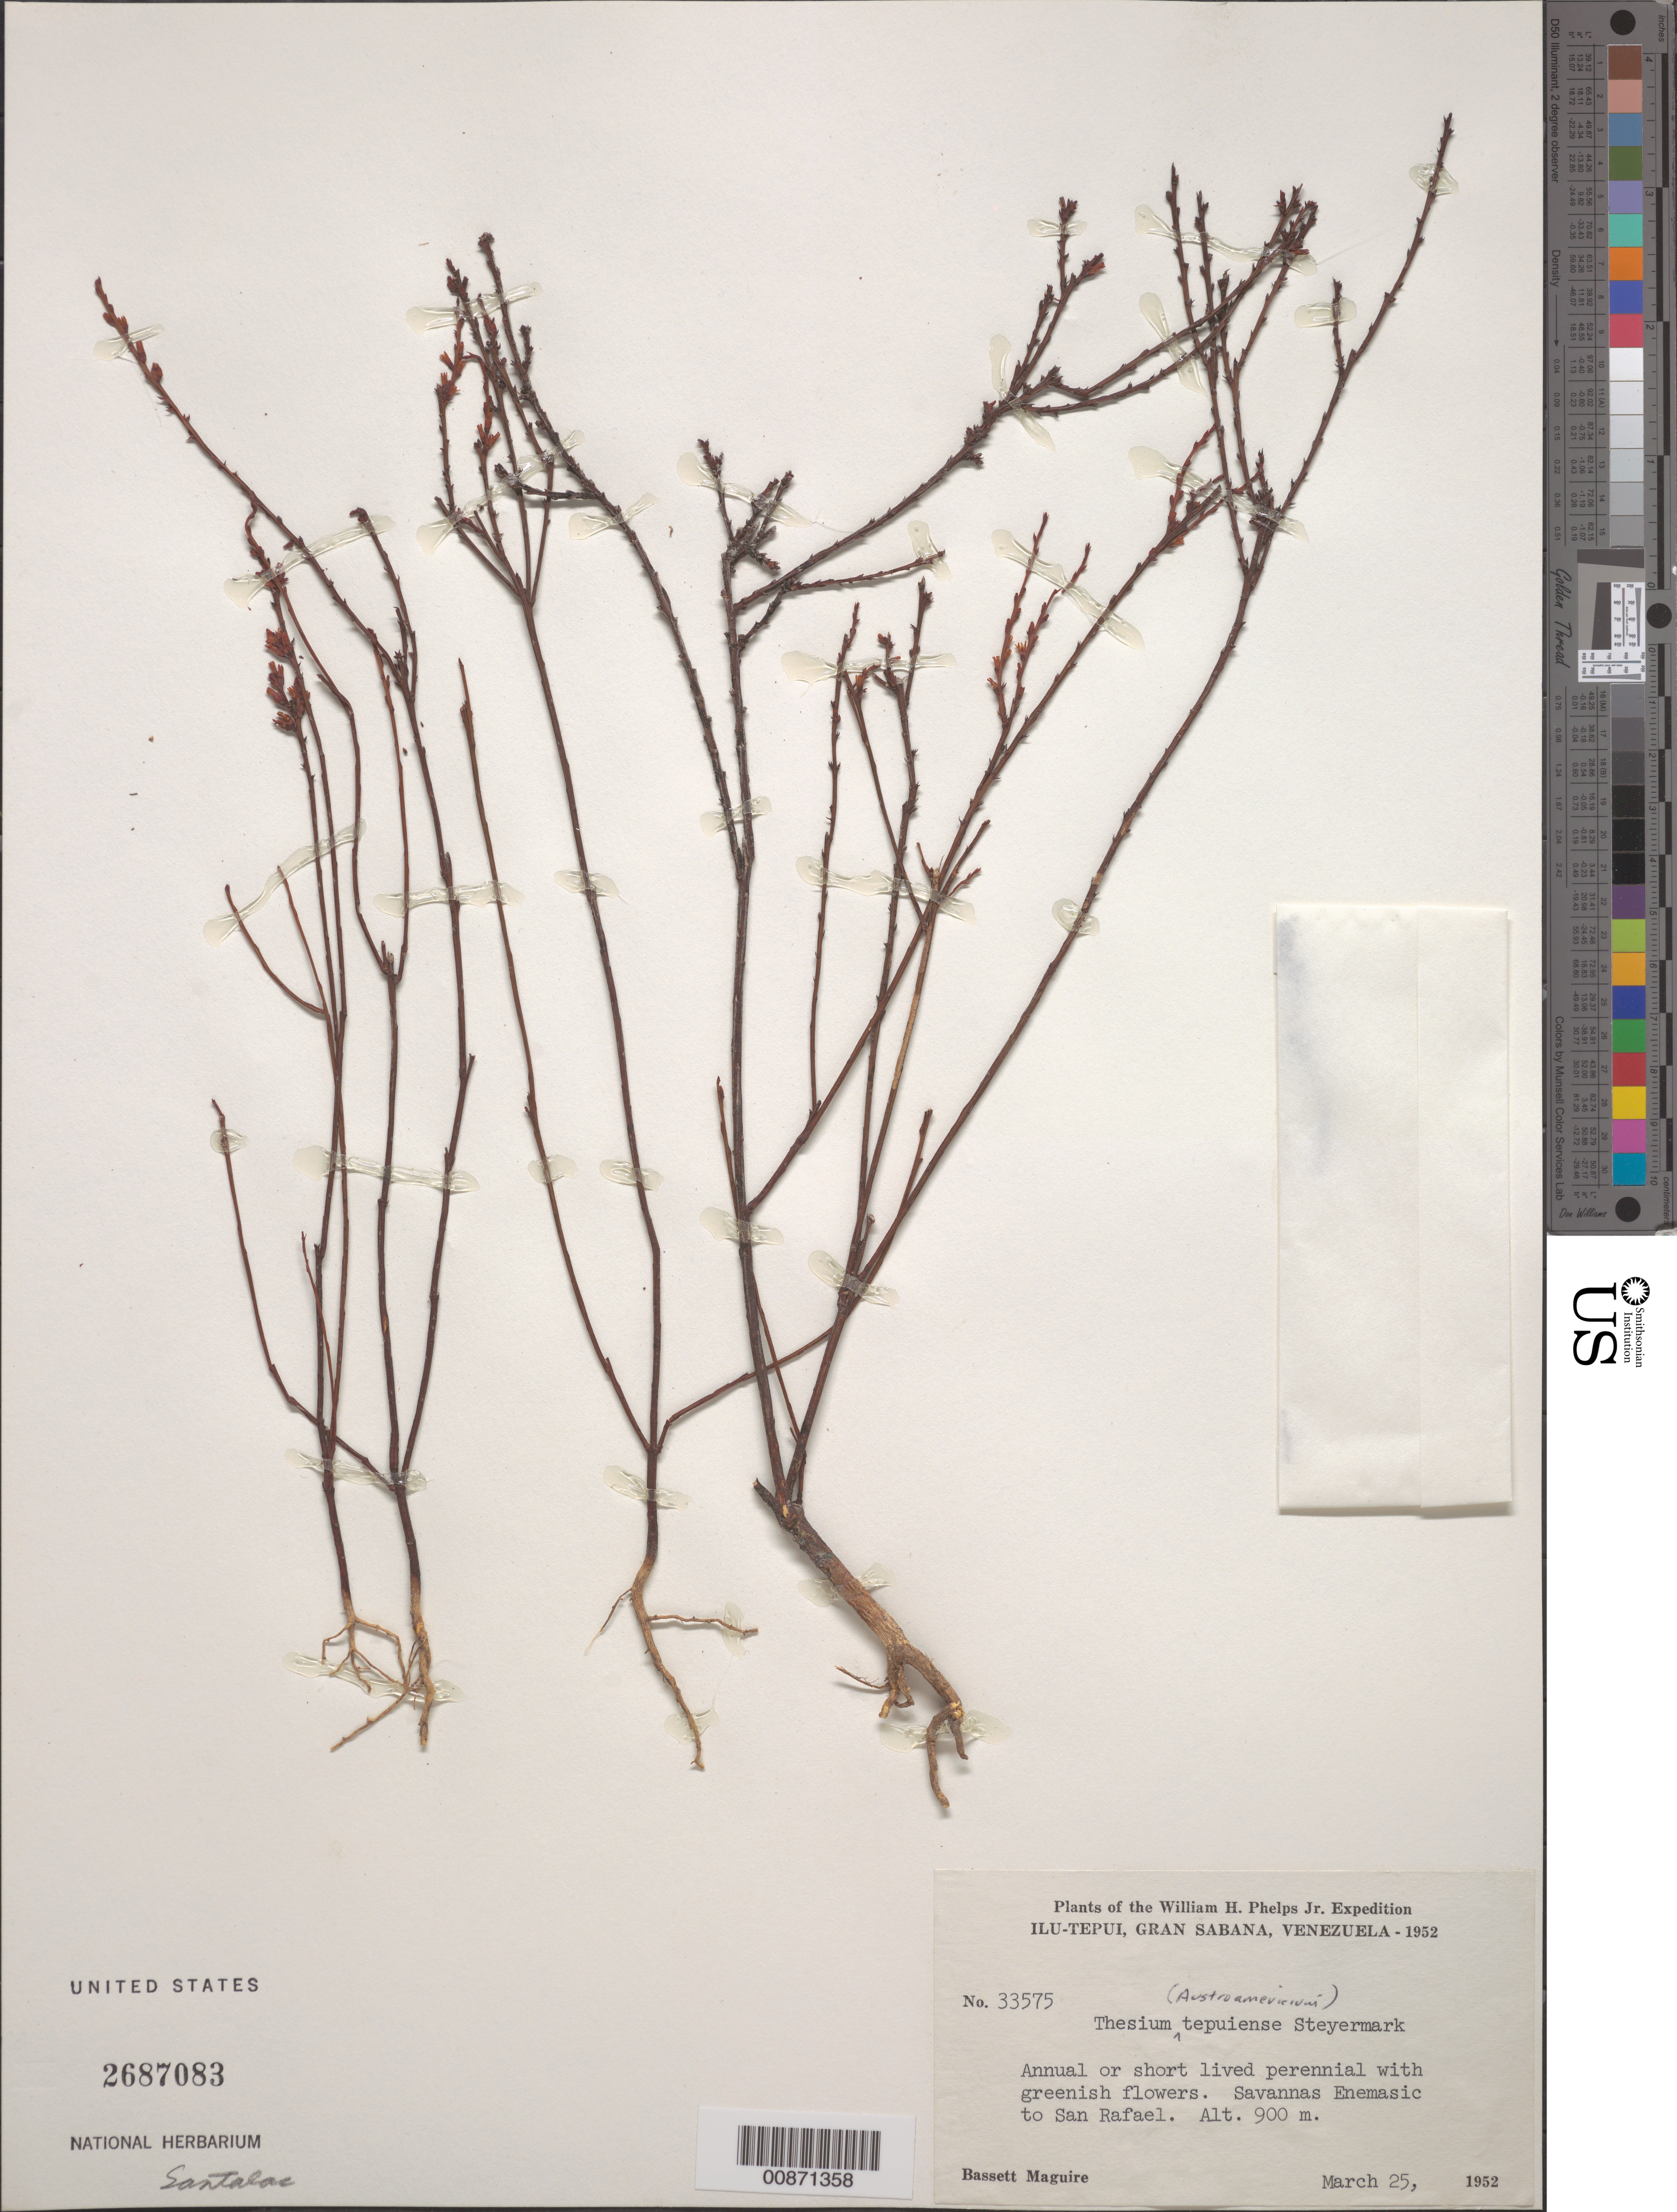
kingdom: Plantae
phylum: Tracheophyta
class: Magnoliopsida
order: Santalales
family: Thesiaceae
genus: Thesium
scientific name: Thesium tepuiense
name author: Steyerm.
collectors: B. Maguire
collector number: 33575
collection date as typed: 25-Mar-52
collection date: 1952-03-25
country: Venezuela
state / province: Bolívar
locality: Gran Sabana, Ilu-tepuí, between San Rafael and Enemasic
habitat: Savannas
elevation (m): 900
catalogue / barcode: US 2687083